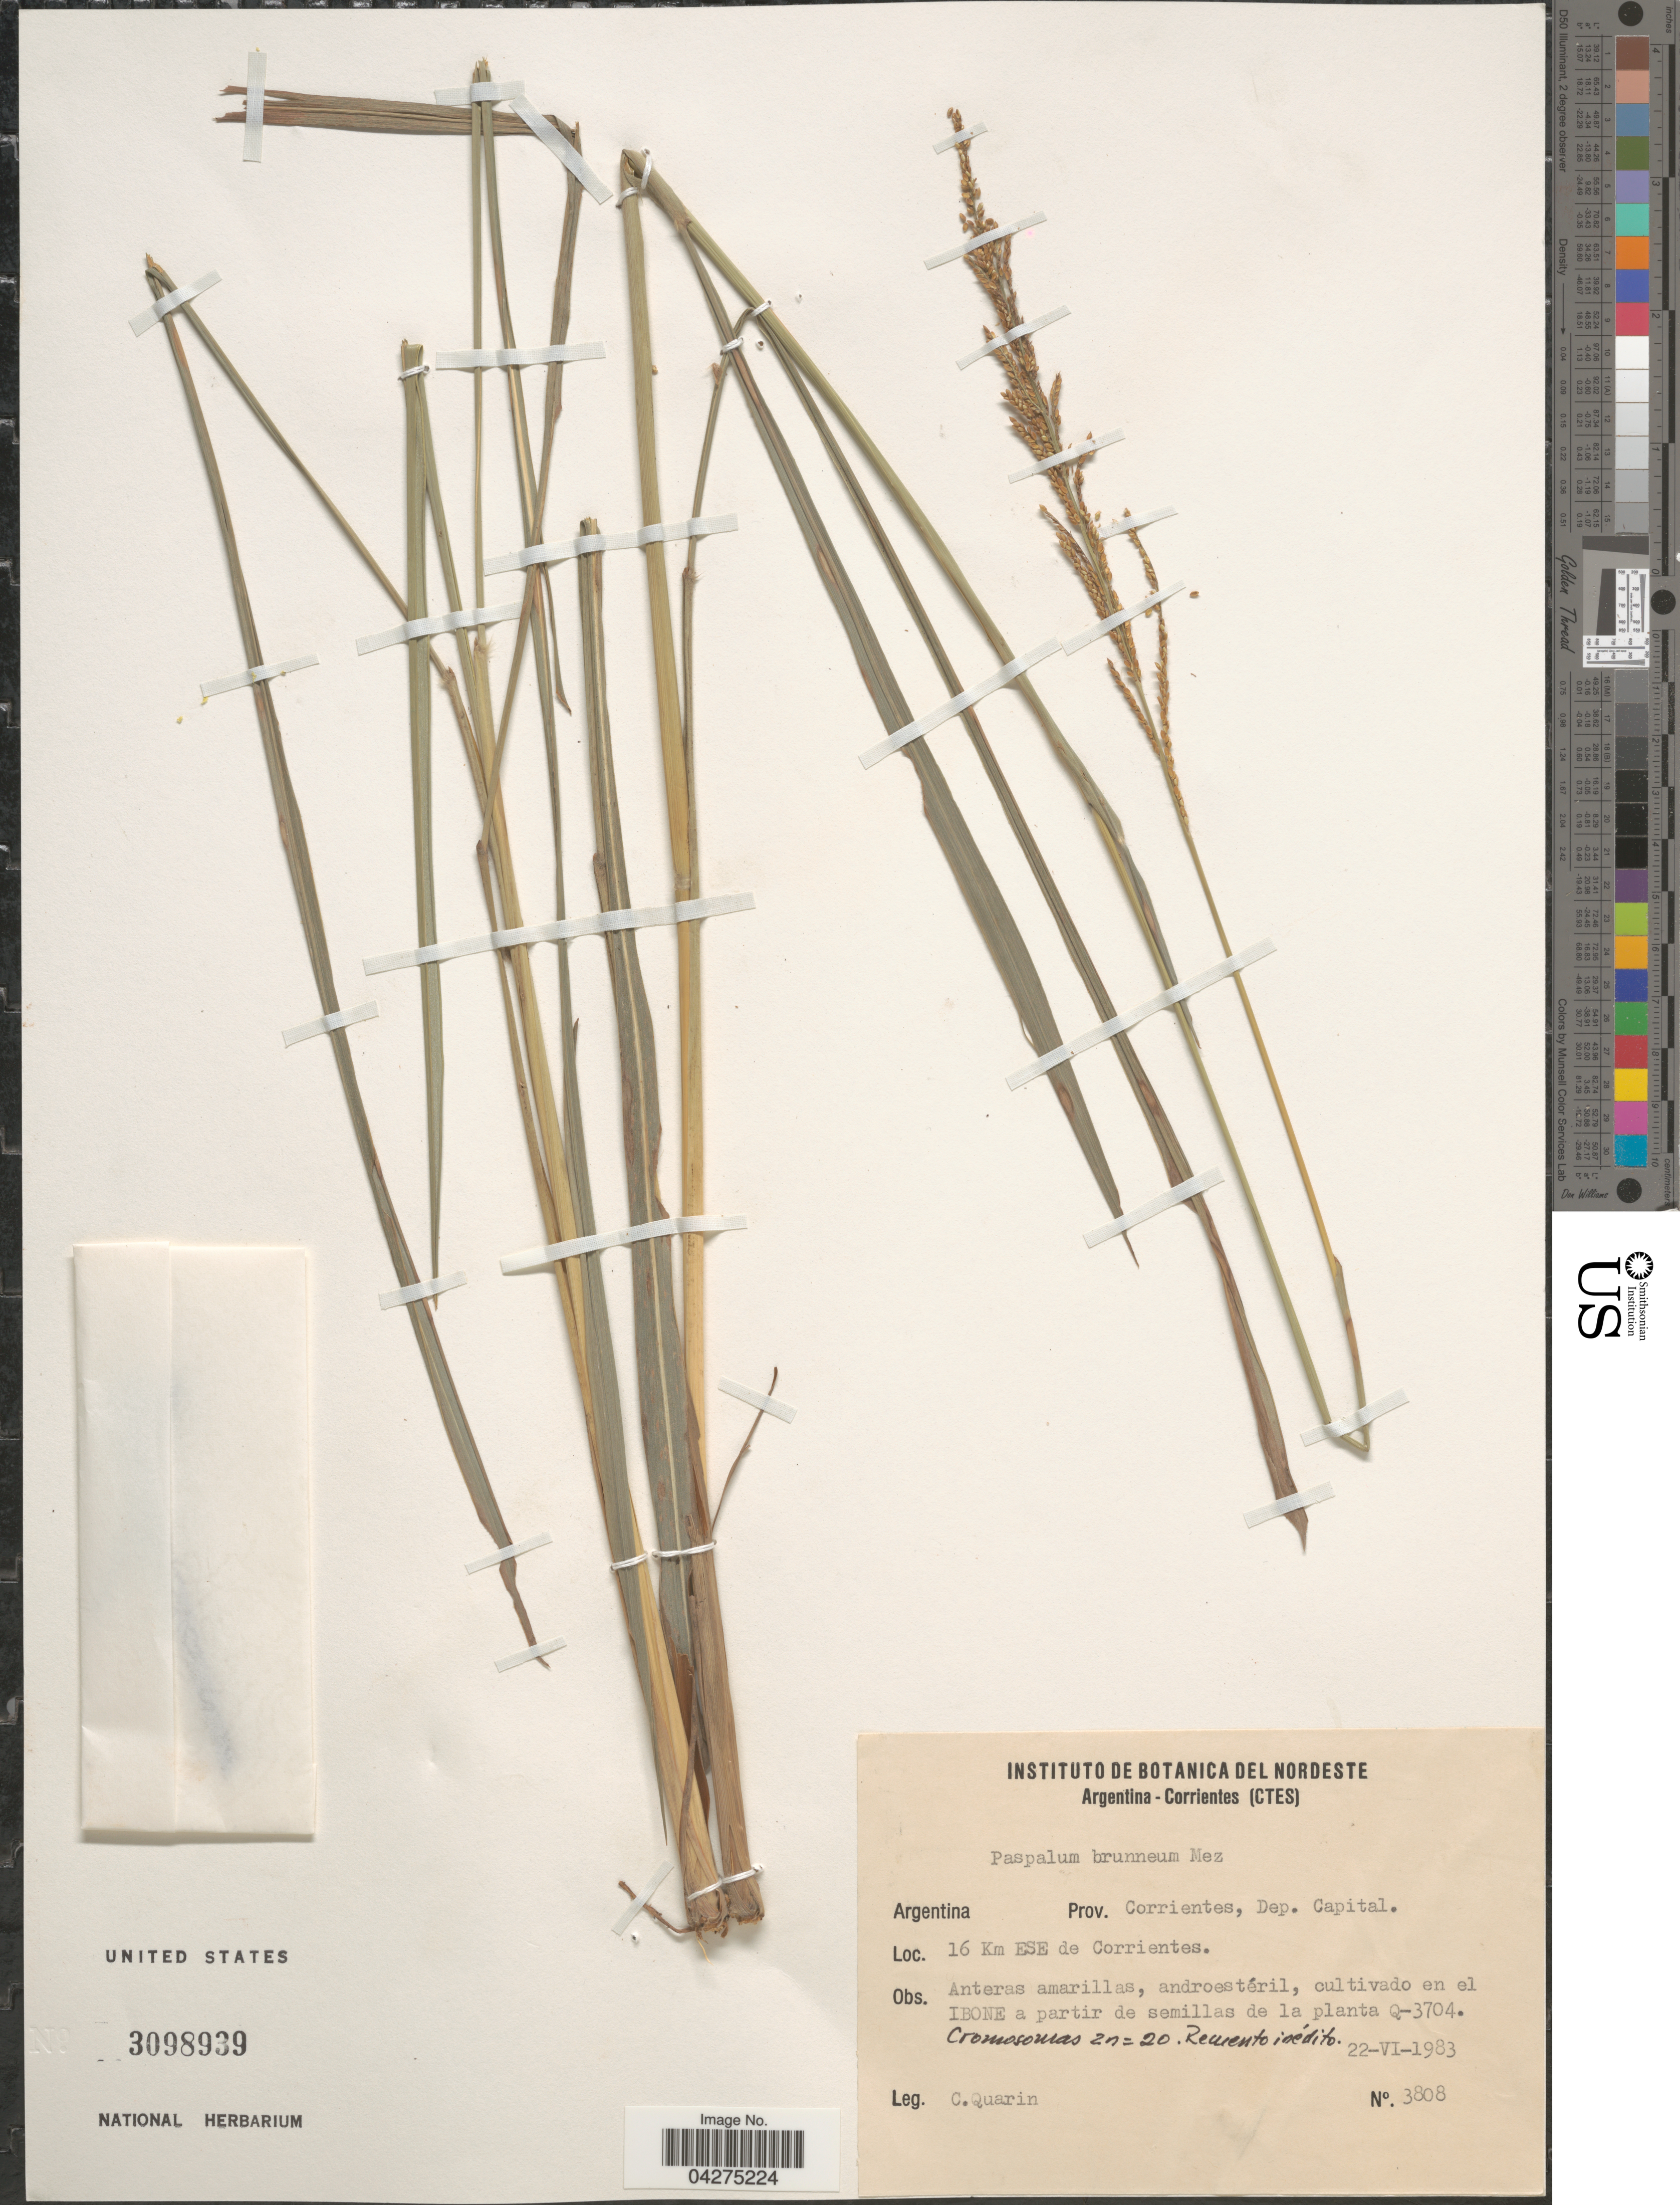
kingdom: Plantae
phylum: Tracheophyta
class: Liliopsida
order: Poales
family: Poaceae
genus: Paspalum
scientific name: Paspalum quarinii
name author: Morrone & Zuloaga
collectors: C. Quarin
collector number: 3808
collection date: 1983-06-22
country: Argentina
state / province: Corrientes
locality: Dep. Capital. 16 Km ESE de Corrientes. Cultivado en el IBONE a partir de semillas de la planta Q-3704.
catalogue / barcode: US 3098939